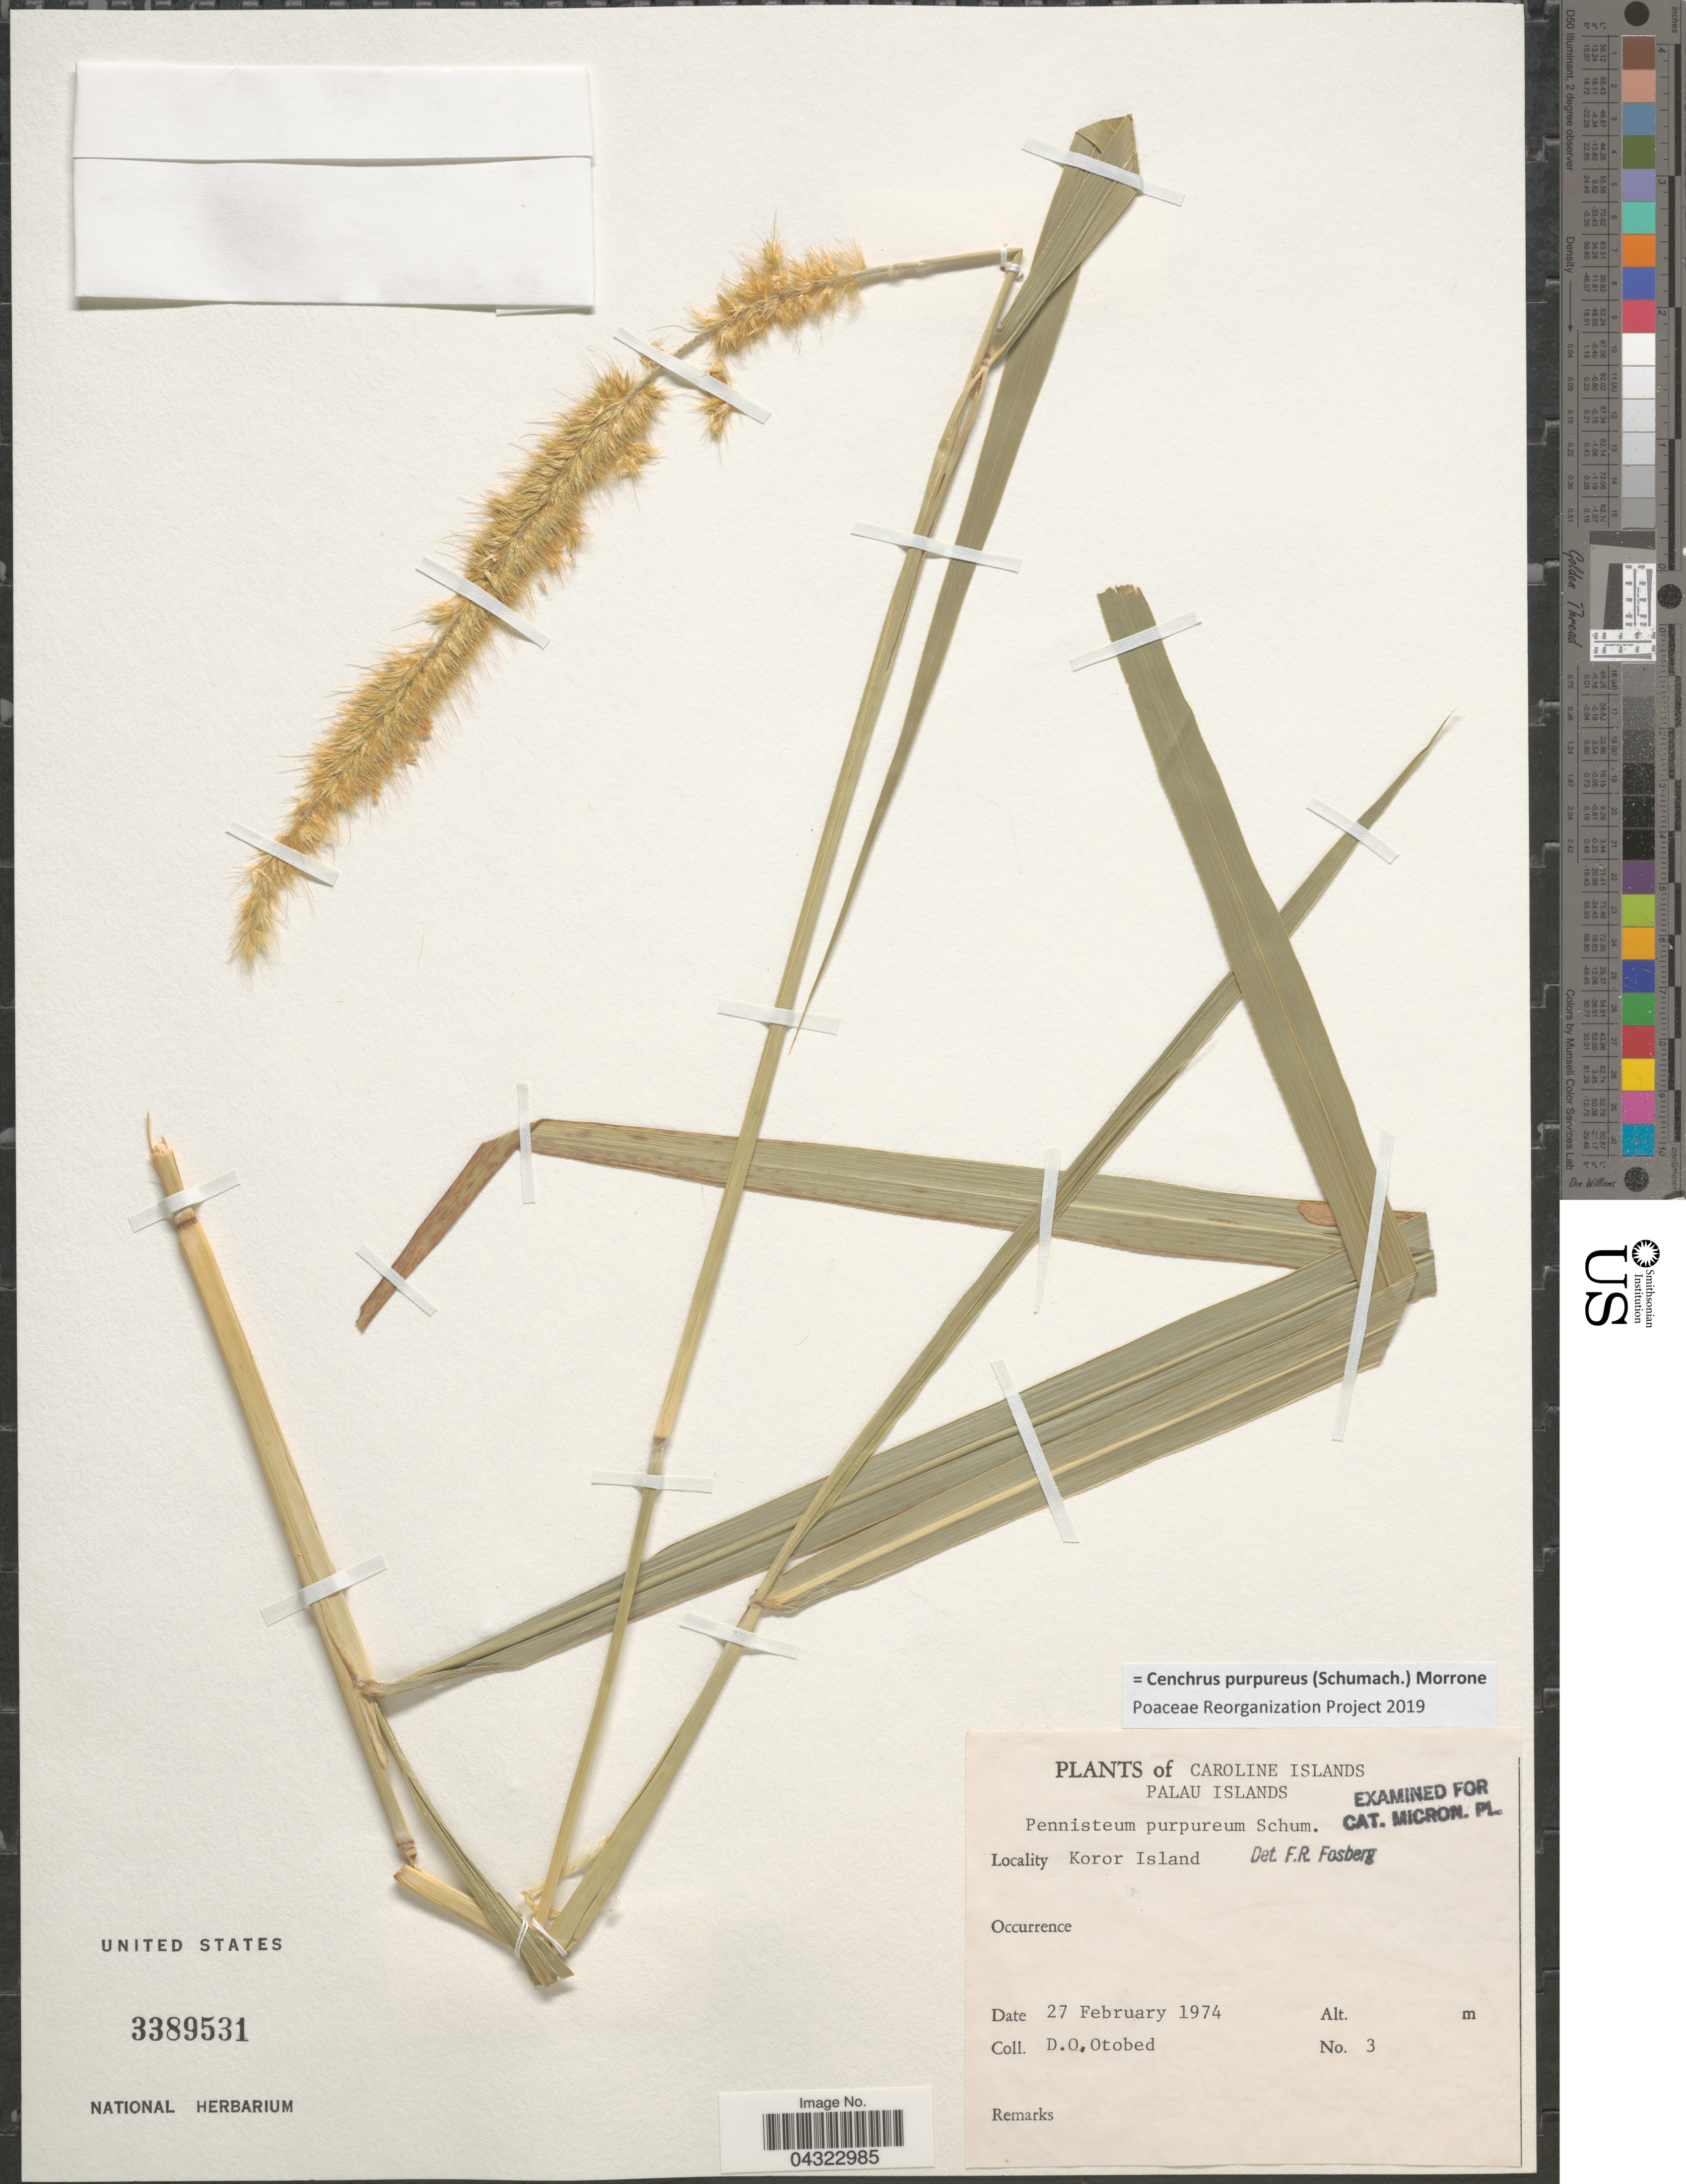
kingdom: Plantae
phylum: Tracheophyta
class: Liliopsida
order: Poales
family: Poaceae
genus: Cenchrus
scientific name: Cenchrus purpureus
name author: (Schumach.) Morrone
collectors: D. O. Otobed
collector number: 3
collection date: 1974-02-27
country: Palau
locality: Caroline Islands. Palau Islands. Koro Island.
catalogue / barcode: US 3389531